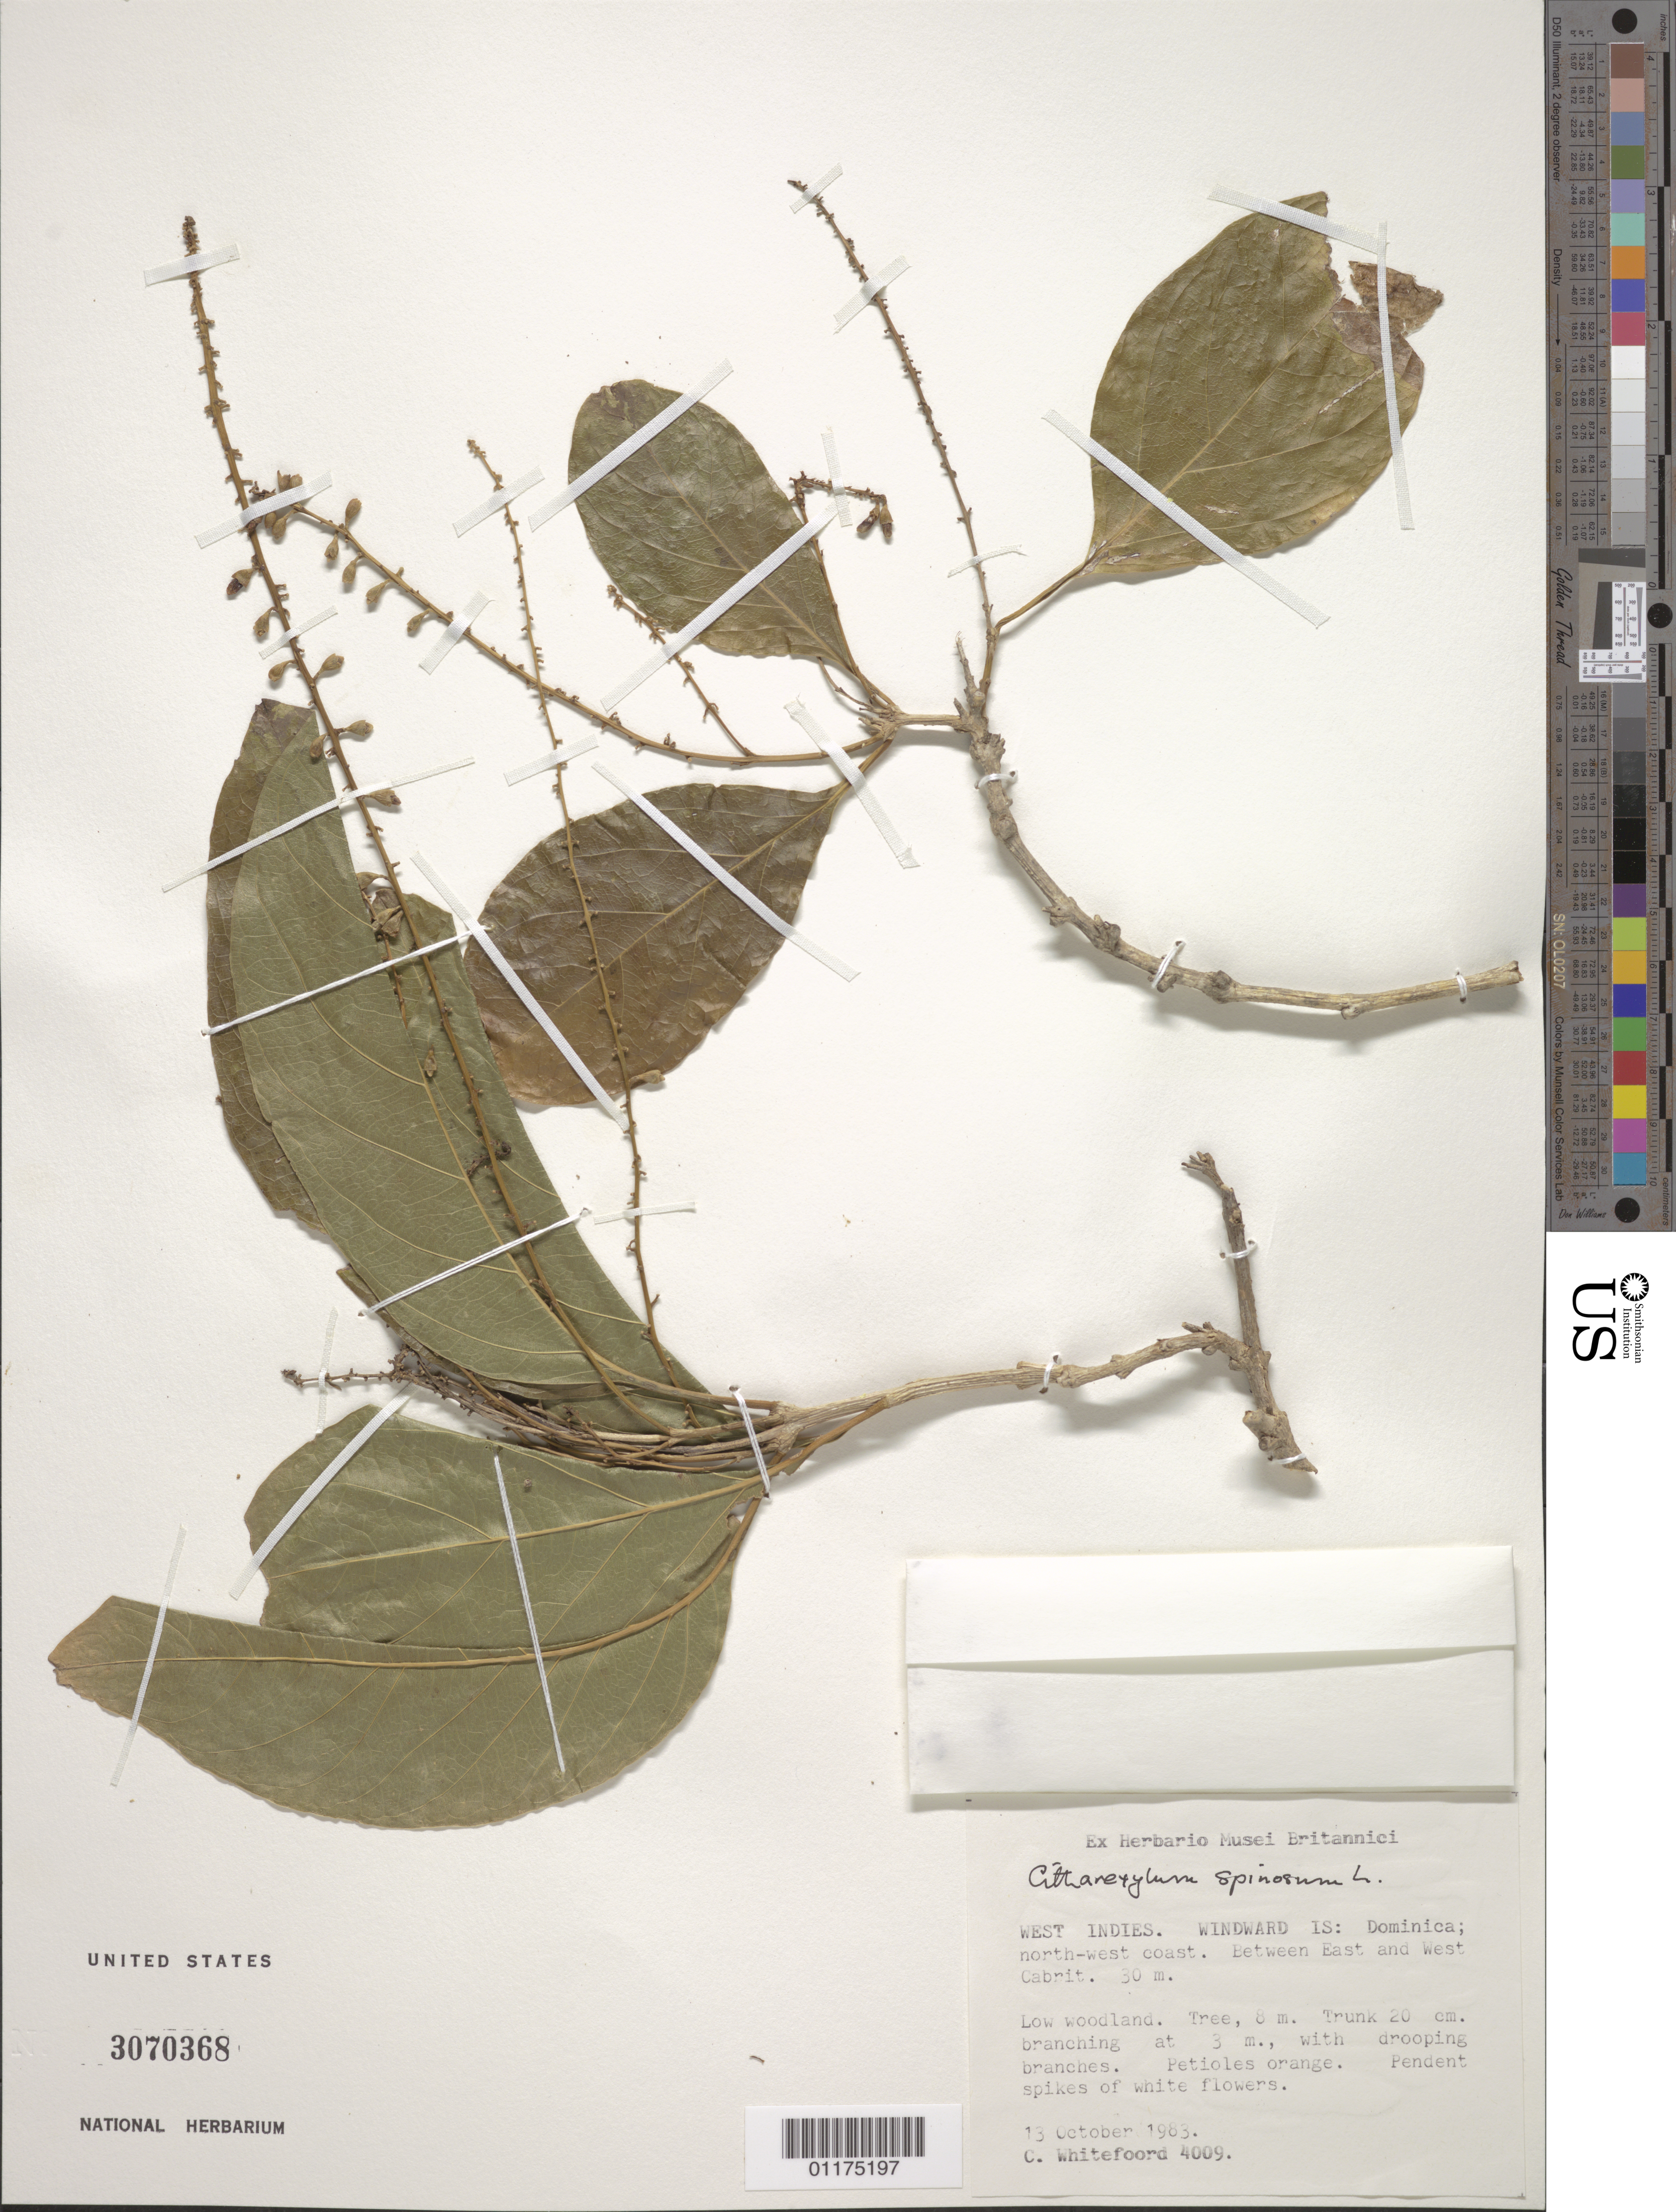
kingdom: Plantae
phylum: Tracheophyta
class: Magnoliopsida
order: Lamiales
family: Verbenaceae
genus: Citharexylum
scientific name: Citharexylum spinosum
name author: L.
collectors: C. Whitefoord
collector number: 4009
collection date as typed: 13 Oct 1983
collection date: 1983-10-13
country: Dominica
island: Dominica I.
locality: NW coast. Between E and W Cabrit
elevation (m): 30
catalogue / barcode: US 3070368